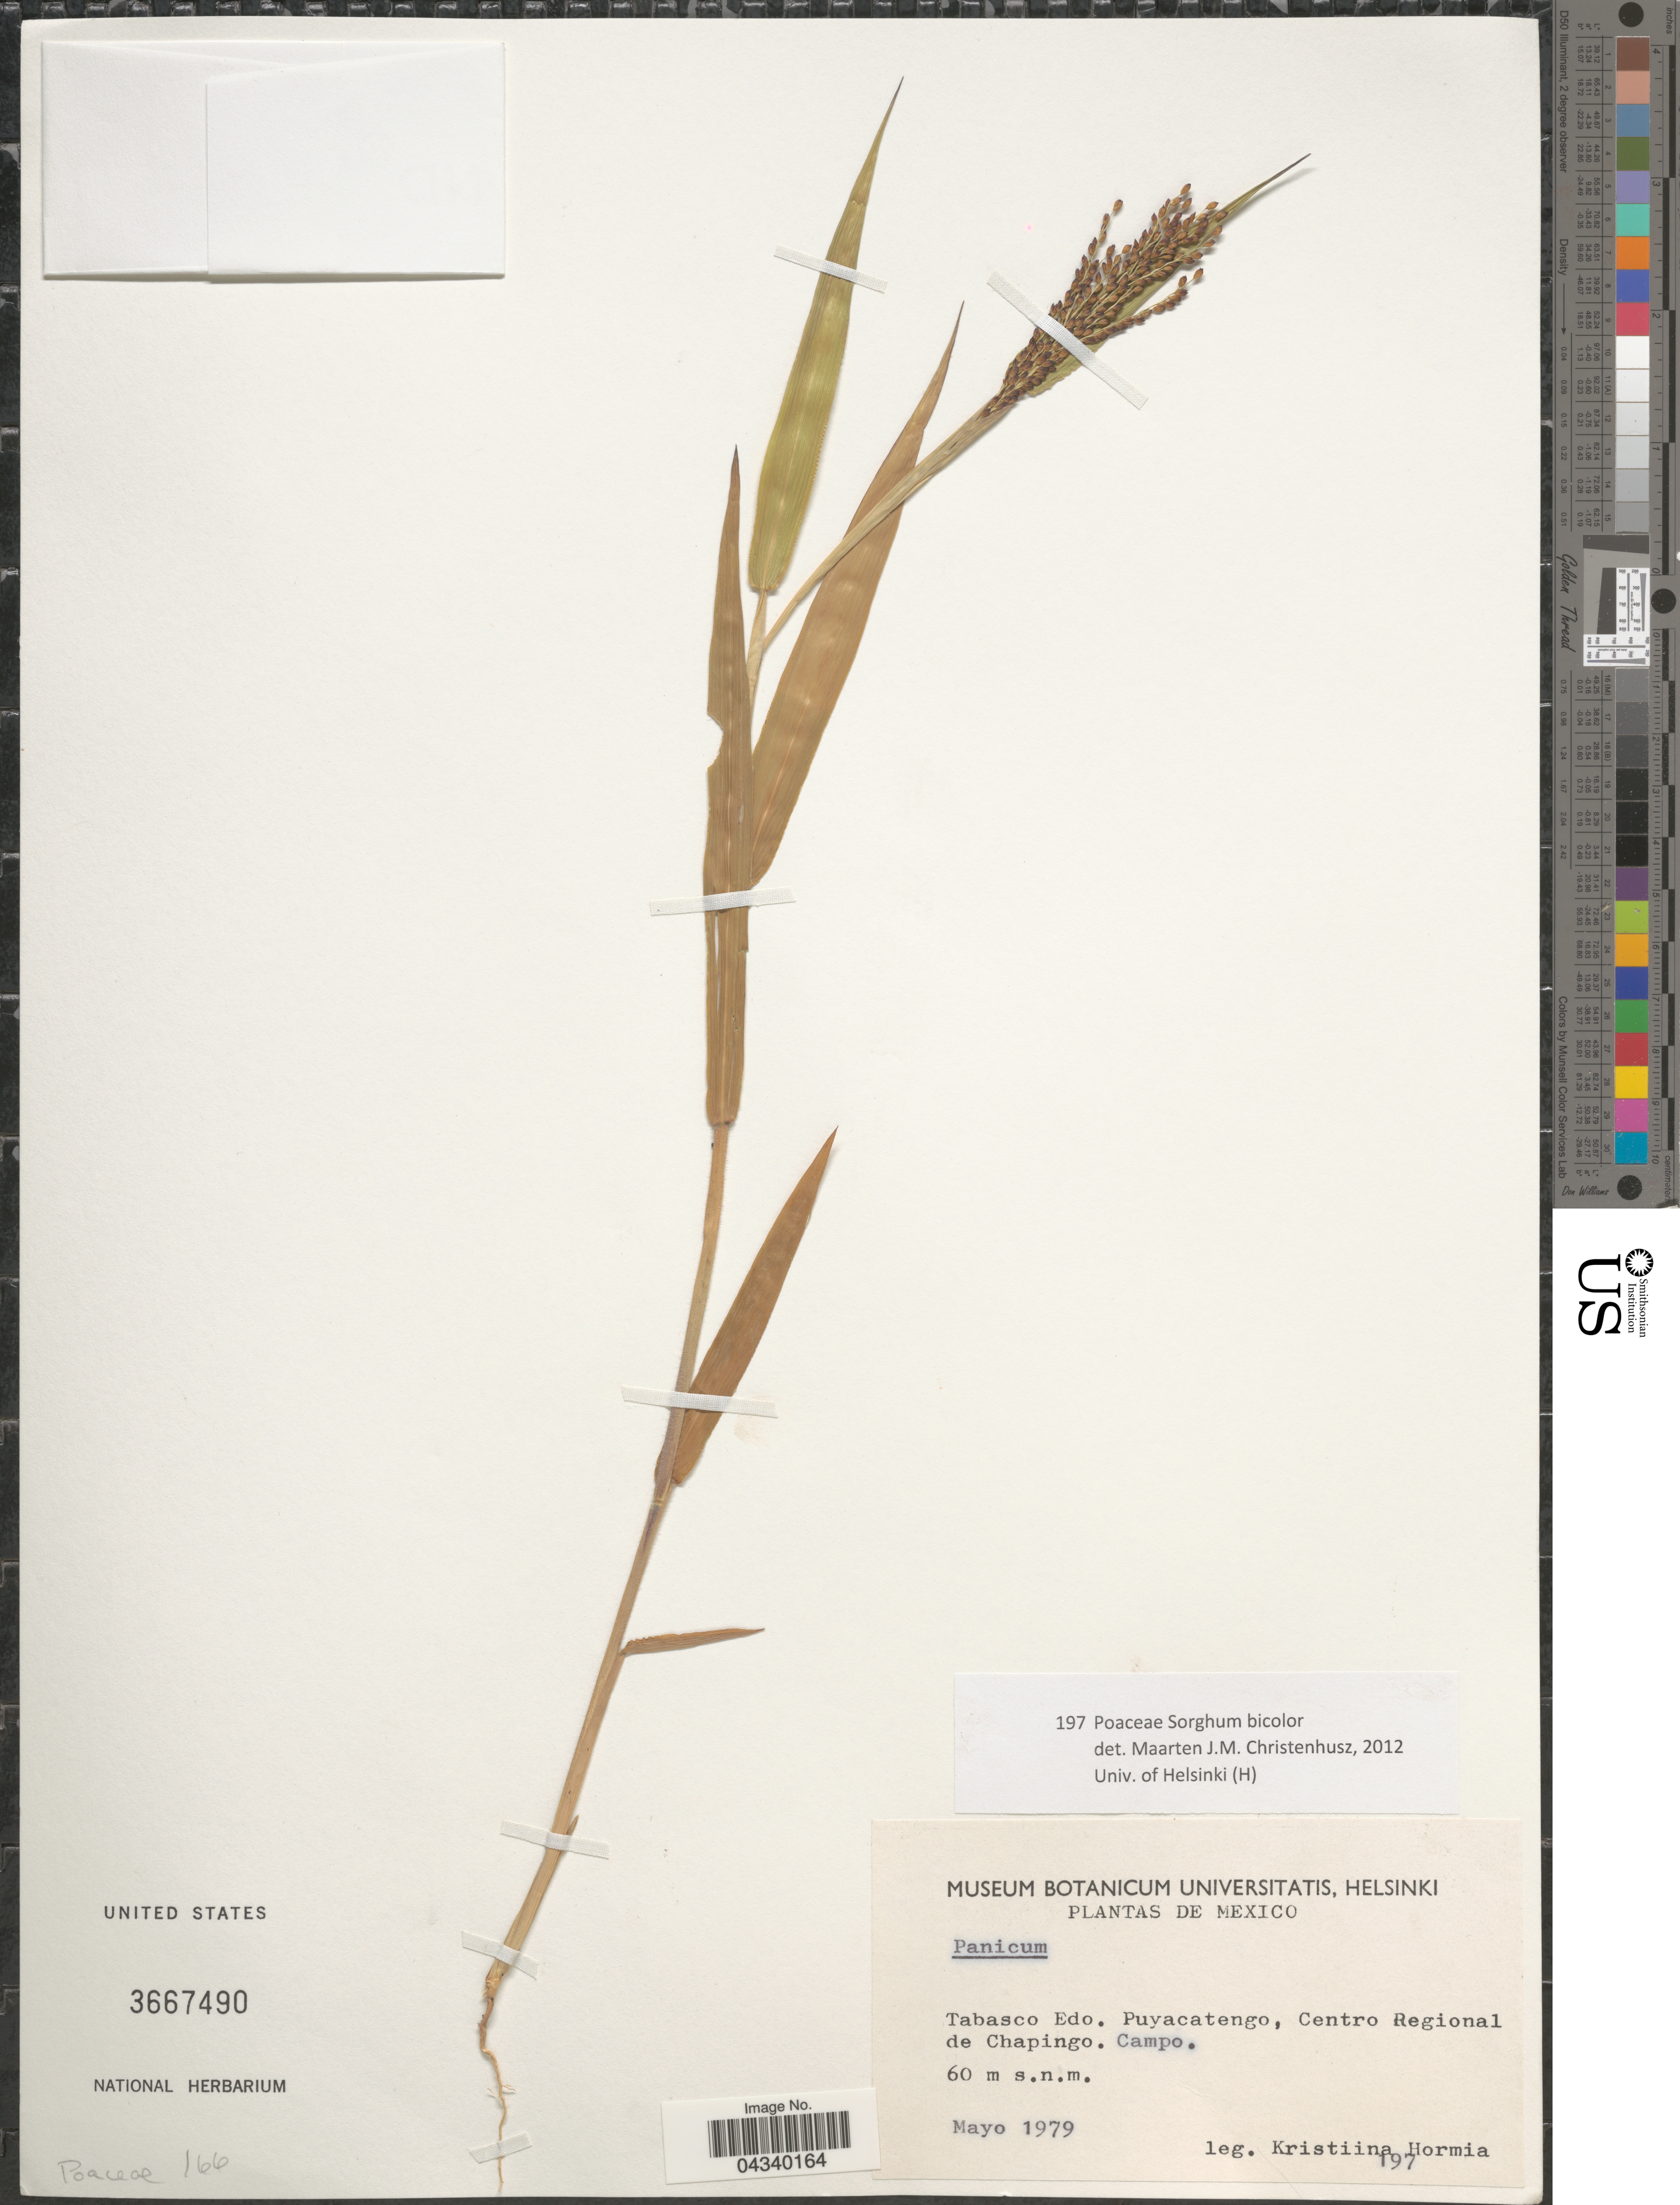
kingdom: Plantae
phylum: Tracheophyta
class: Liliopsida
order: Poales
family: Poaceae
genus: Sorghum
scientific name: Sorghum bicolor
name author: (L.) Moench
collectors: K. Hormia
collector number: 197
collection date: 1979-05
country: Mexico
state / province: Tabasco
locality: Puyacatengo, Centro Regional de Chapingo. Campo.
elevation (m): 60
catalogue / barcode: US 3667490